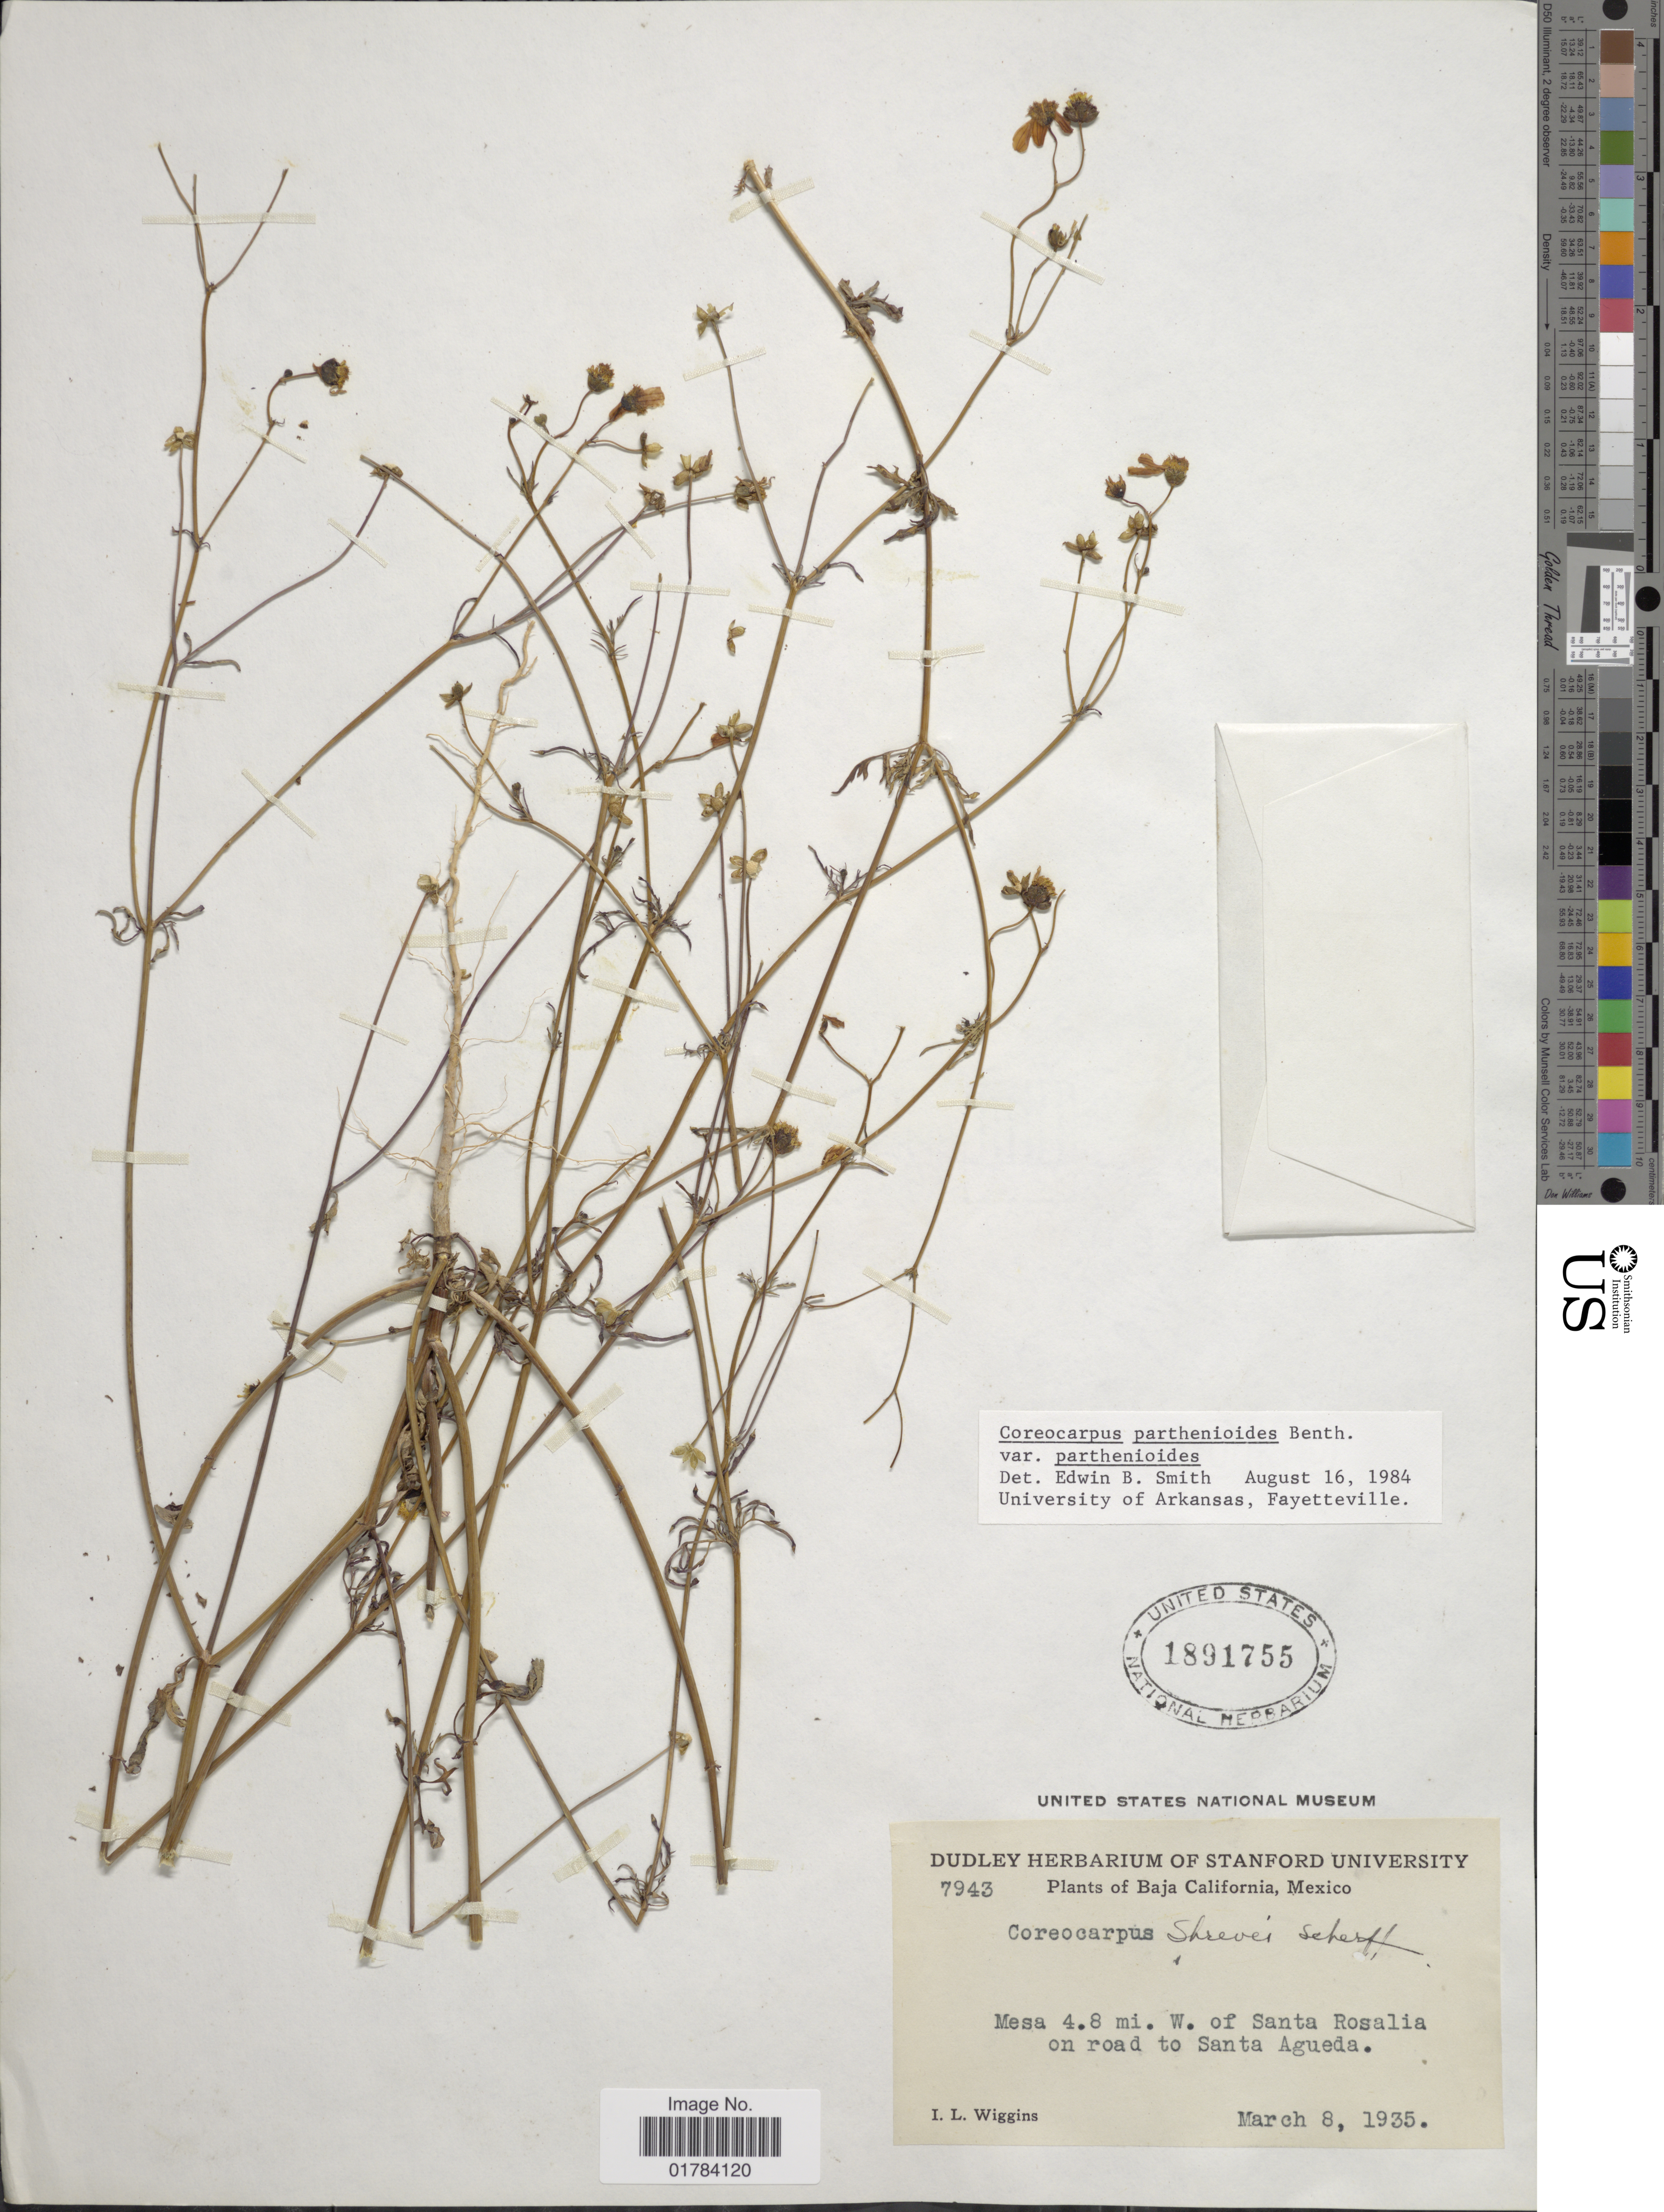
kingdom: Plantae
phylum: Tracheophyta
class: Magnoliopsida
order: Asterales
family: Asteraceae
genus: Coreocarpus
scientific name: Coreocarpus parthenioides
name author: Benth.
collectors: I. L. Wiggins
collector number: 7943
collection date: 1935-03-08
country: Mexico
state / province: Baja California Sur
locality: Mesa, 4.8 mi. W of Santa Rosalia on road to Santa Agueda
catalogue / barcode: US 1891755